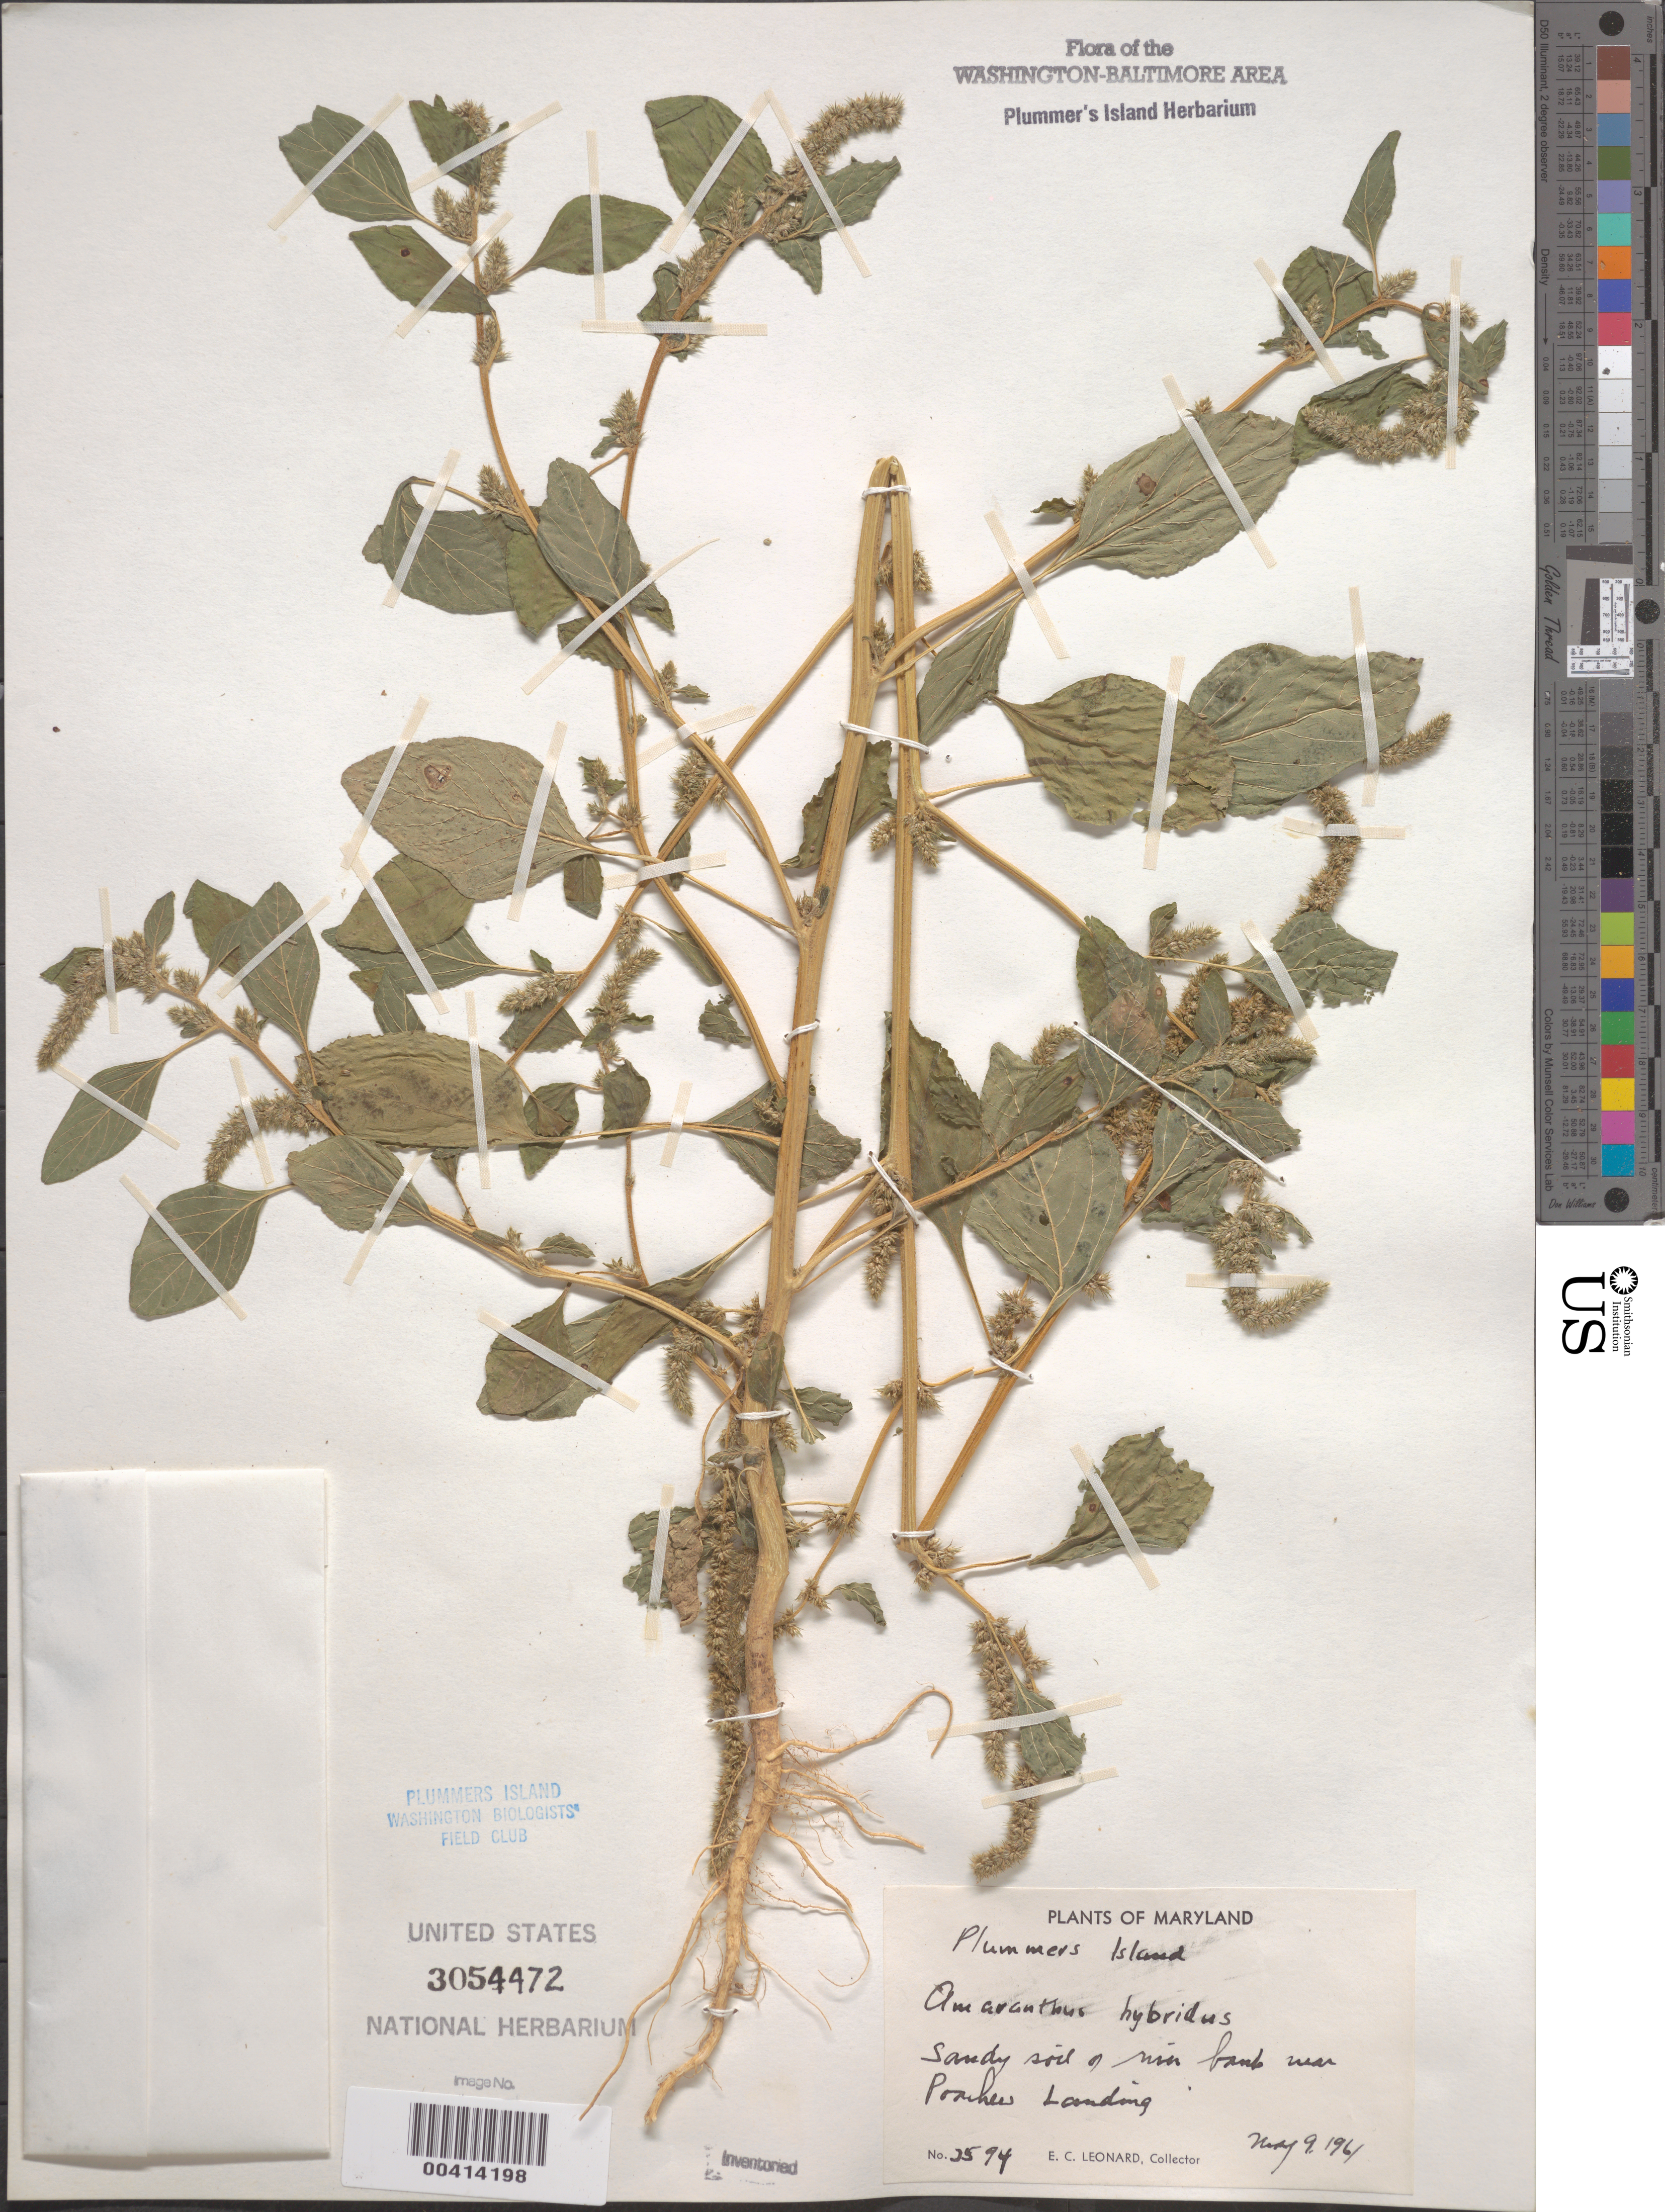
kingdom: Plantae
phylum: Tracheophyta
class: Magnoliopsida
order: Caryophyllales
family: Amaranthaceae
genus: Amaranthus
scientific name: Amaranthus hybridus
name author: L.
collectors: E. C. Leonard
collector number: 2594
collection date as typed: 09 May 1961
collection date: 1961-05-09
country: United States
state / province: Maryland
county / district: Montgomery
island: Plummers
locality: Plummer's Island; near Poachers Landing C. & O. Canal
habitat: Sandy soil of river bank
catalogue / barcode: US 3054472